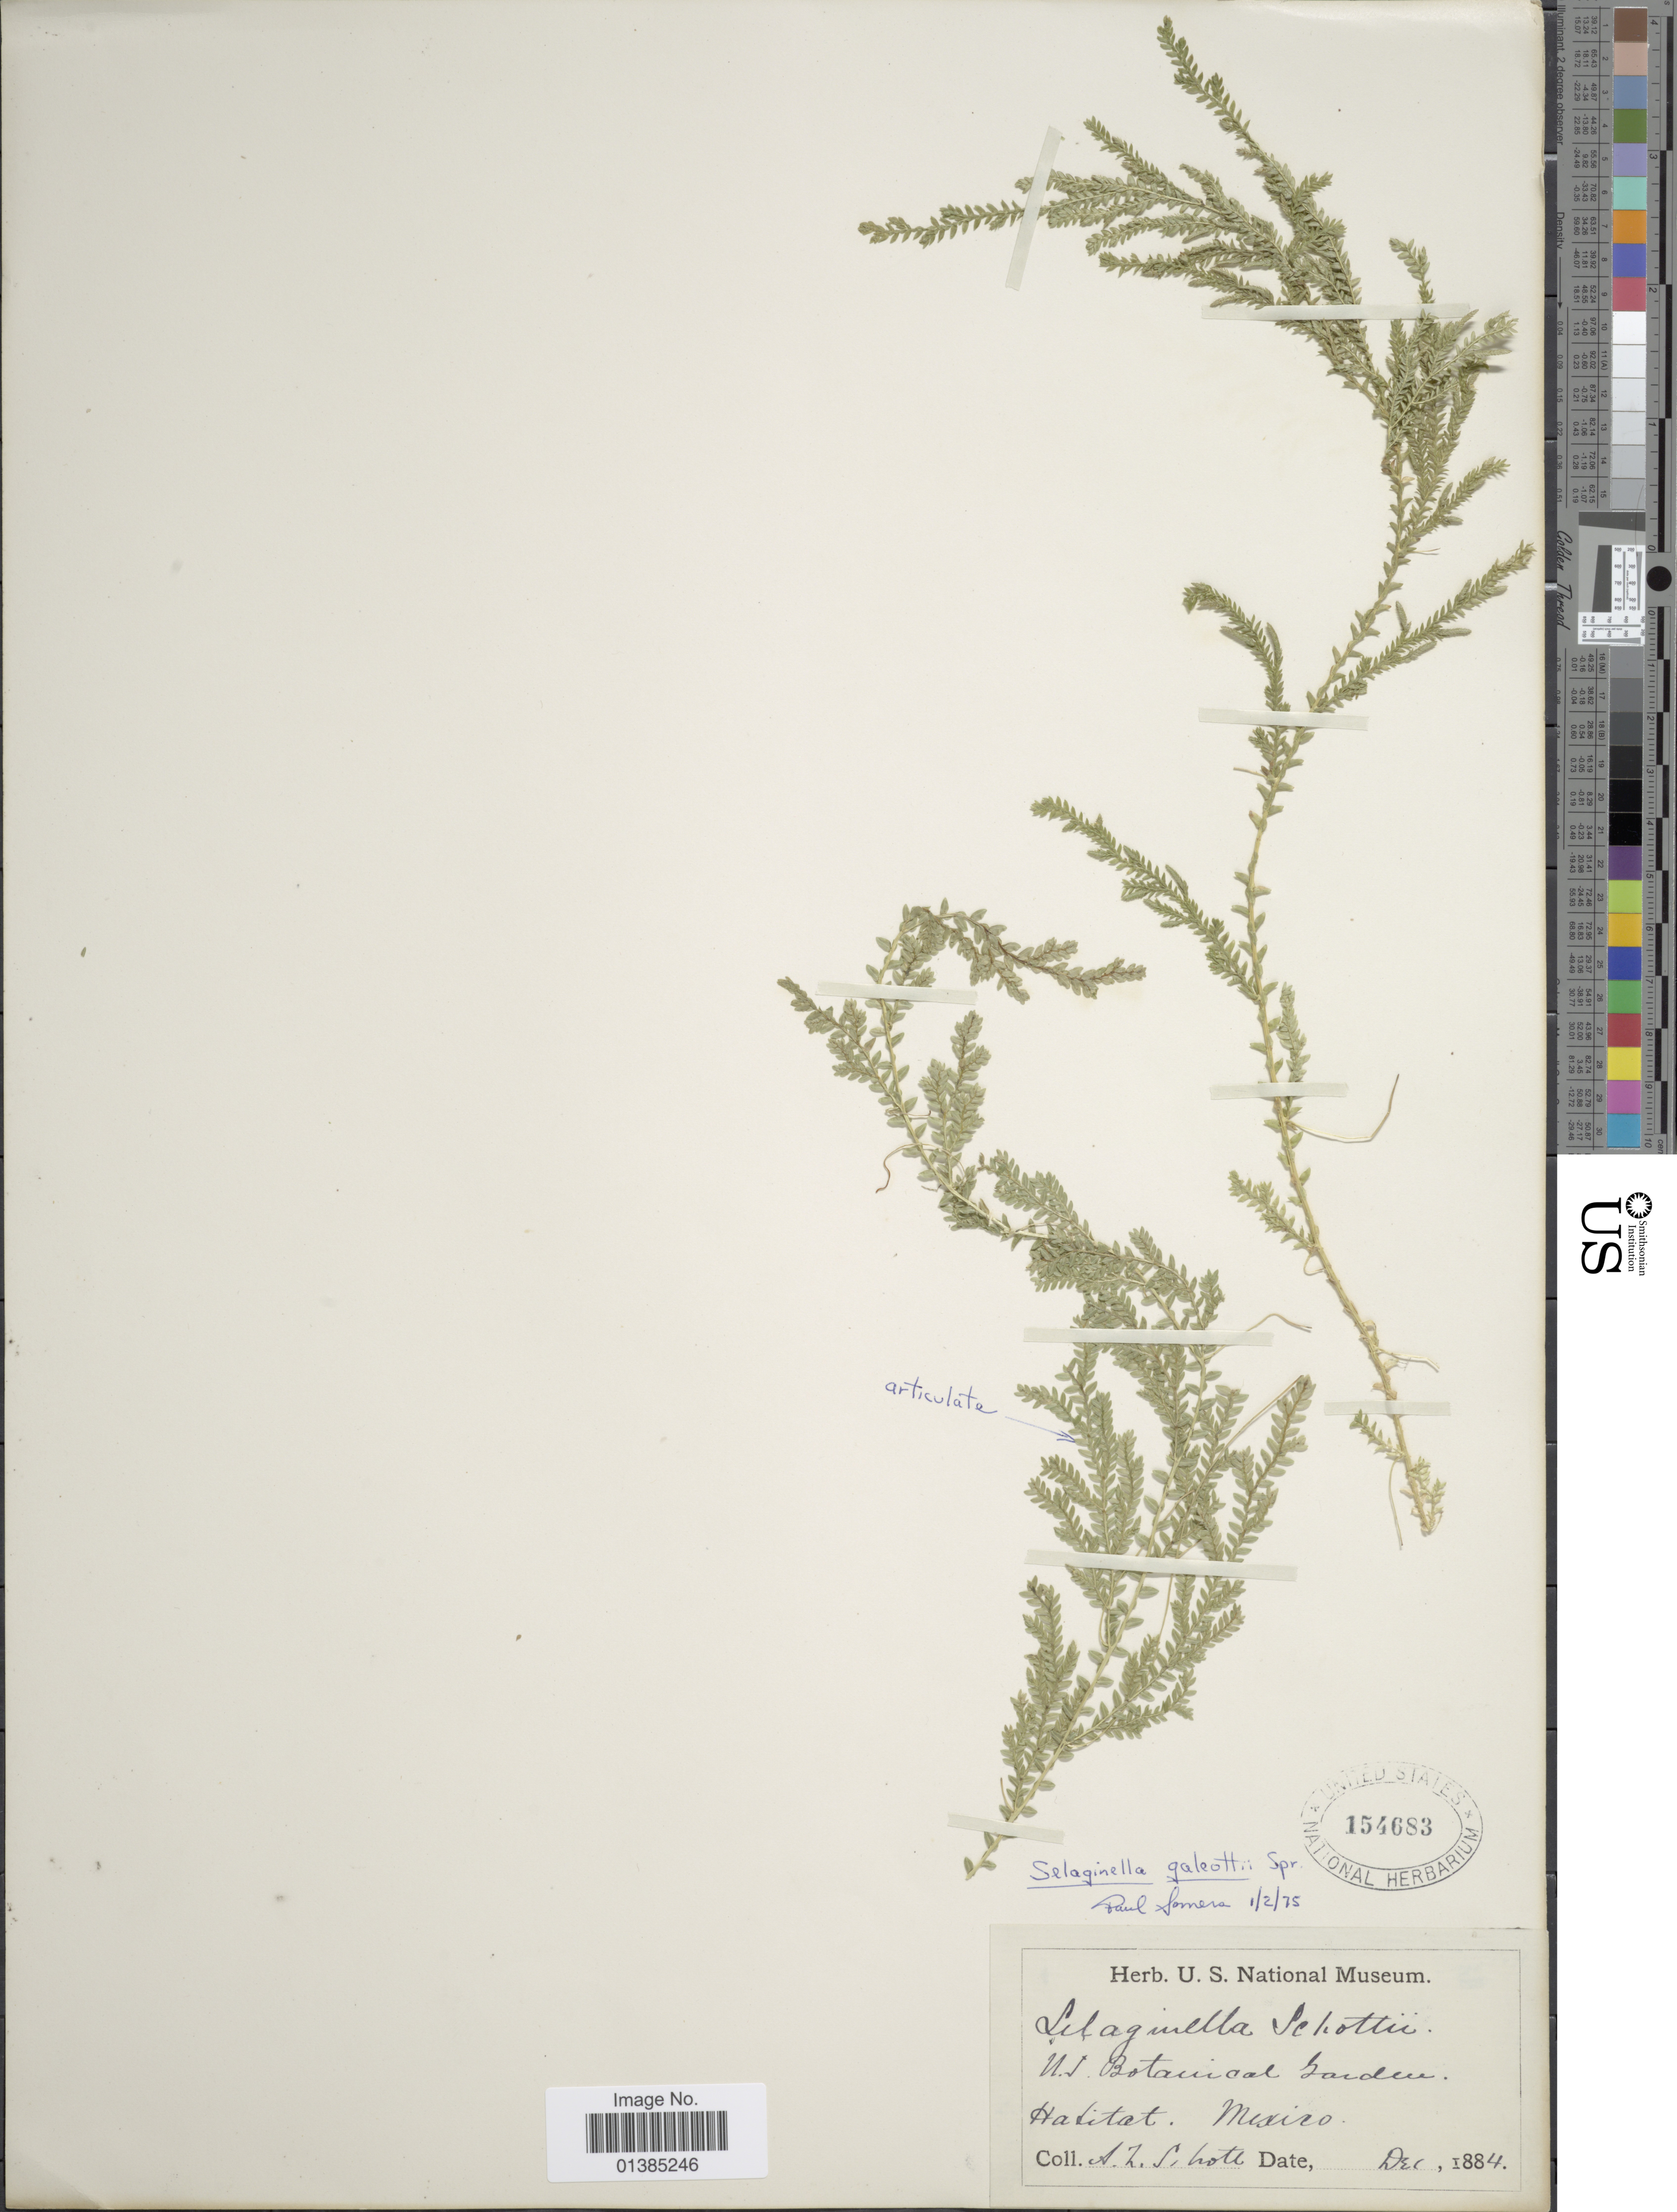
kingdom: Plantae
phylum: Tracheophyta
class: Lycopodiopsida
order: Selaginellales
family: Selaginellaceae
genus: Selaginella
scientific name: Selaginella galeottii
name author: Spring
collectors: A. L. Schott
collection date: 1884-12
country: United States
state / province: District of Columbia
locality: U.S. Botanical Garden.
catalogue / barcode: US 154683